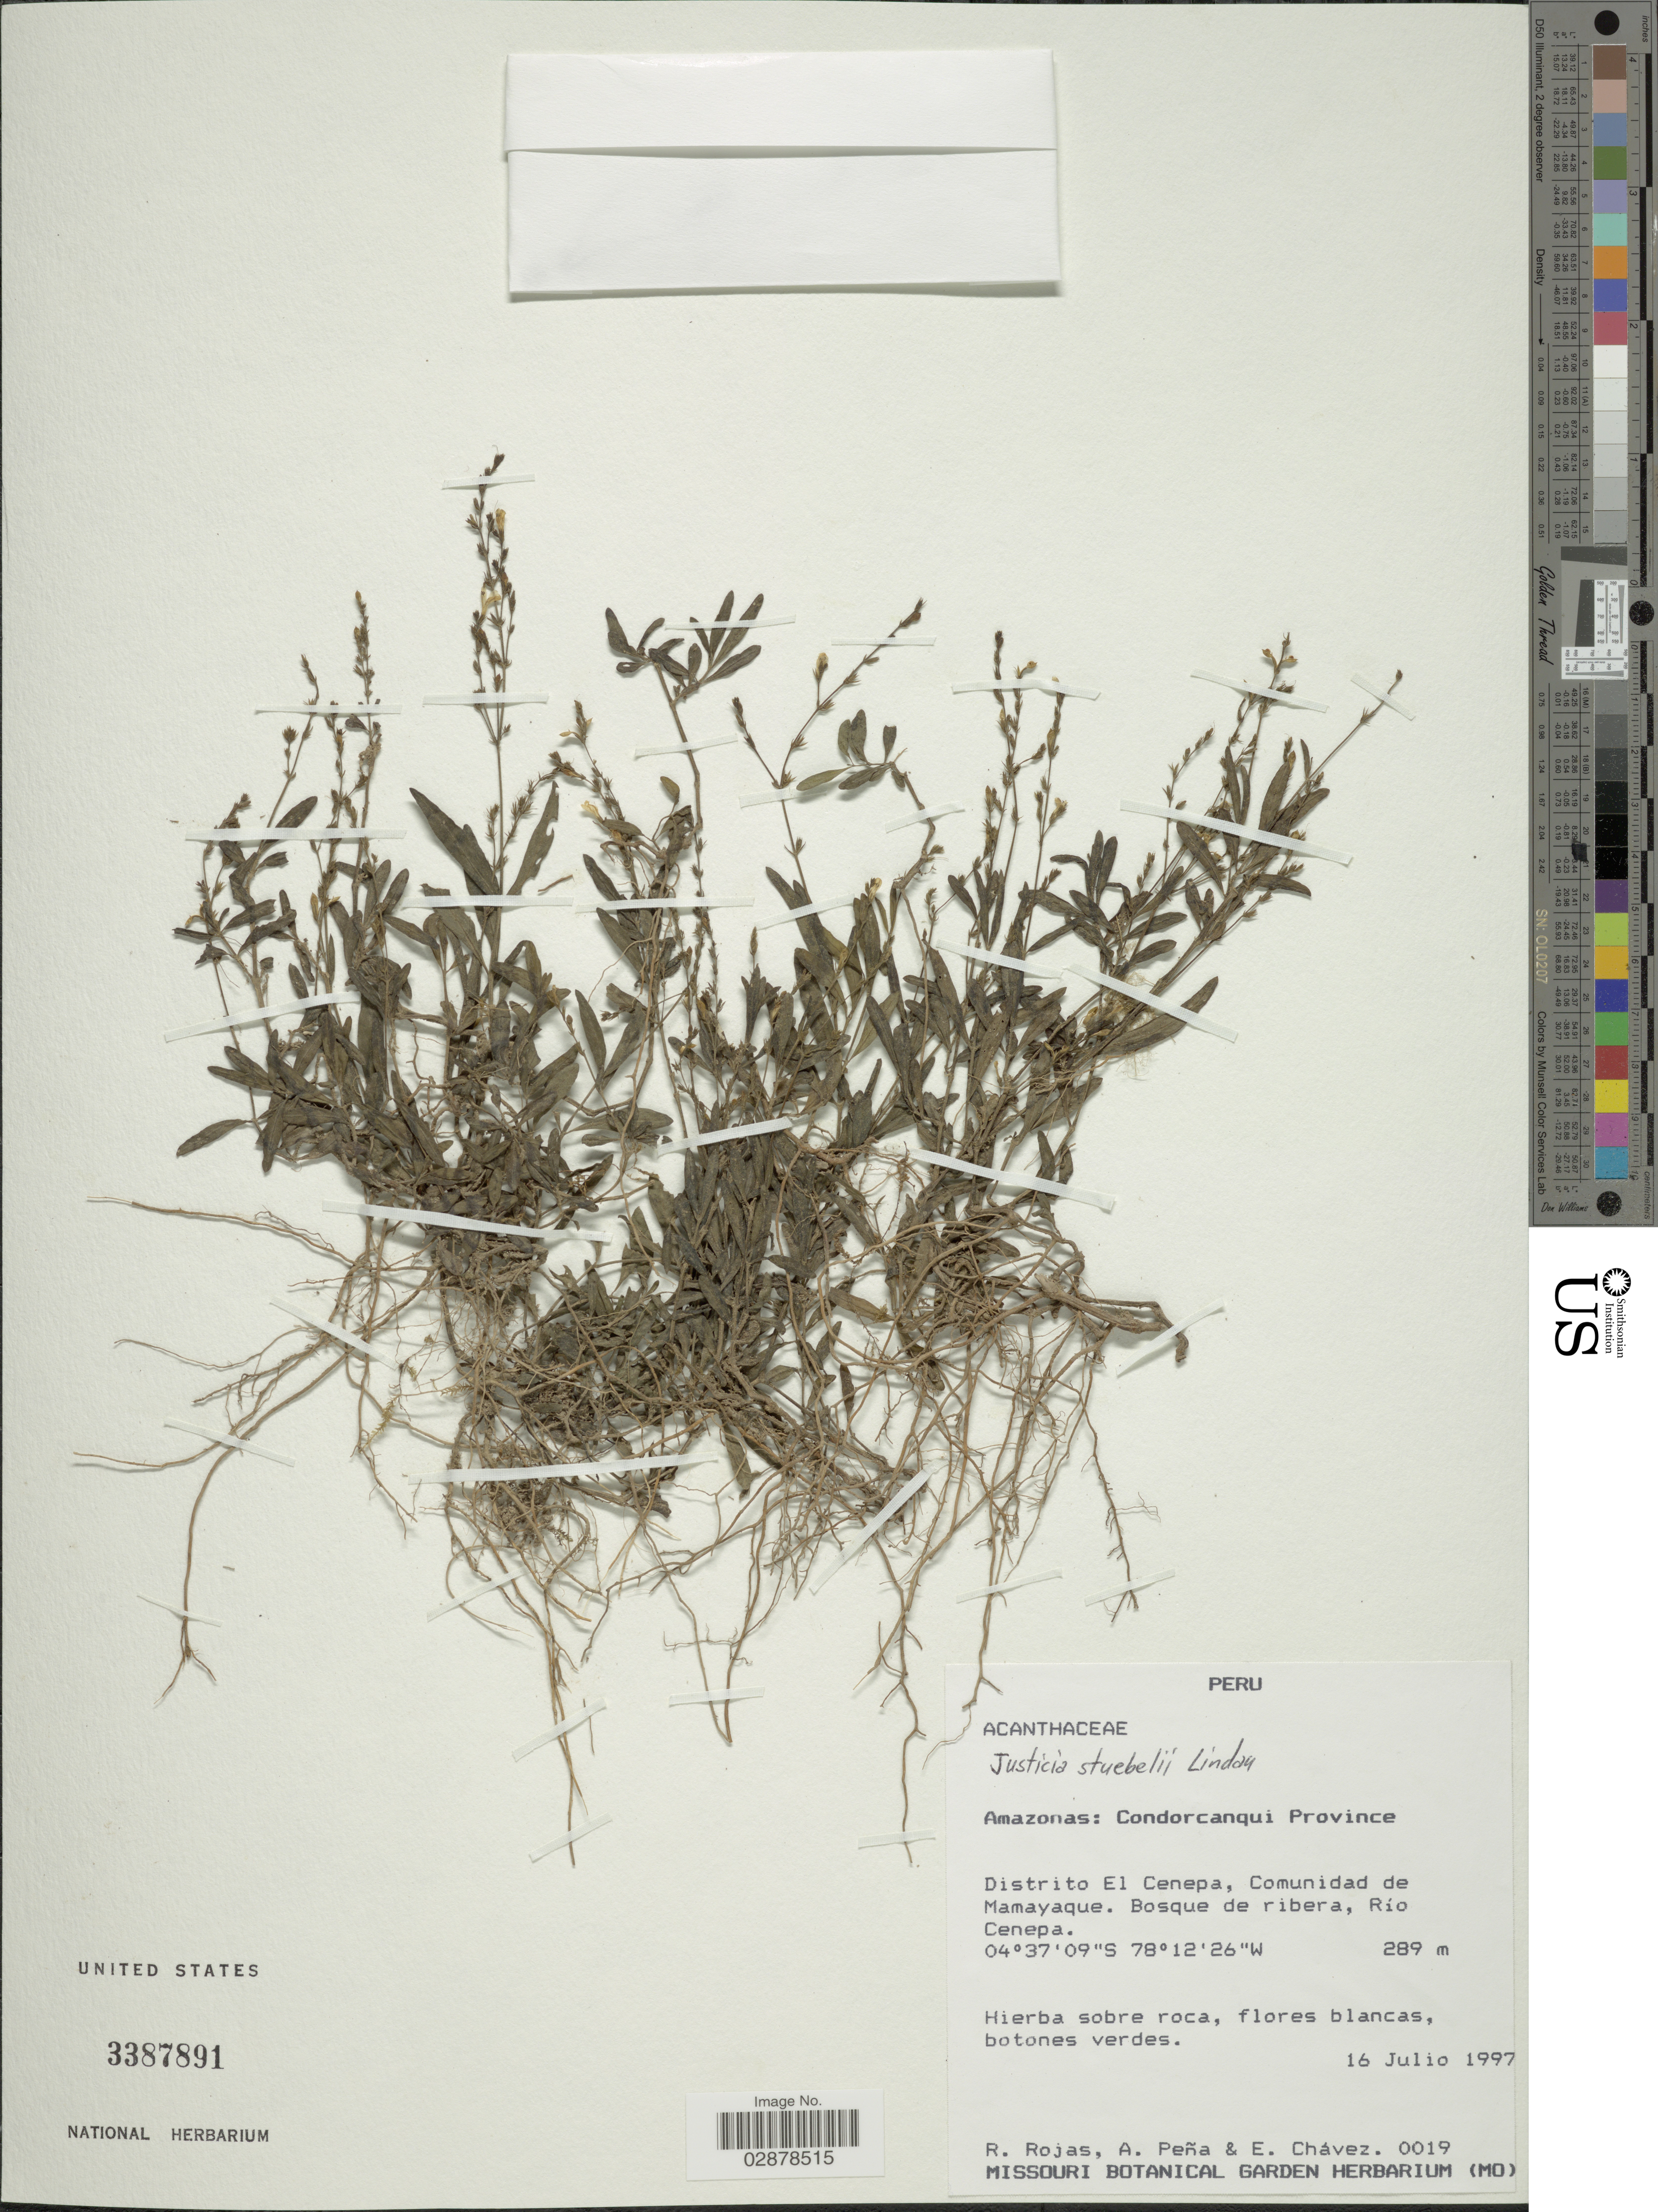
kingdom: Plantae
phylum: Tracheophyta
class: Magnoliopsida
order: Lamiales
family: Acanthaceae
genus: Justicia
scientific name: Justicia comata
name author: (L.) Lam.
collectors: R. Rojas, A. Peña & E. Chávez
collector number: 0019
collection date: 1997-07-16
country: Peru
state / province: Amazonas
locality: Condorcanqui Province. Distrito El Cenepa, Comunidad de Mamayaque. Bosque de ribera, Río Cenepa.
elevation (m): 289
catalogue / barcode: US 3387891